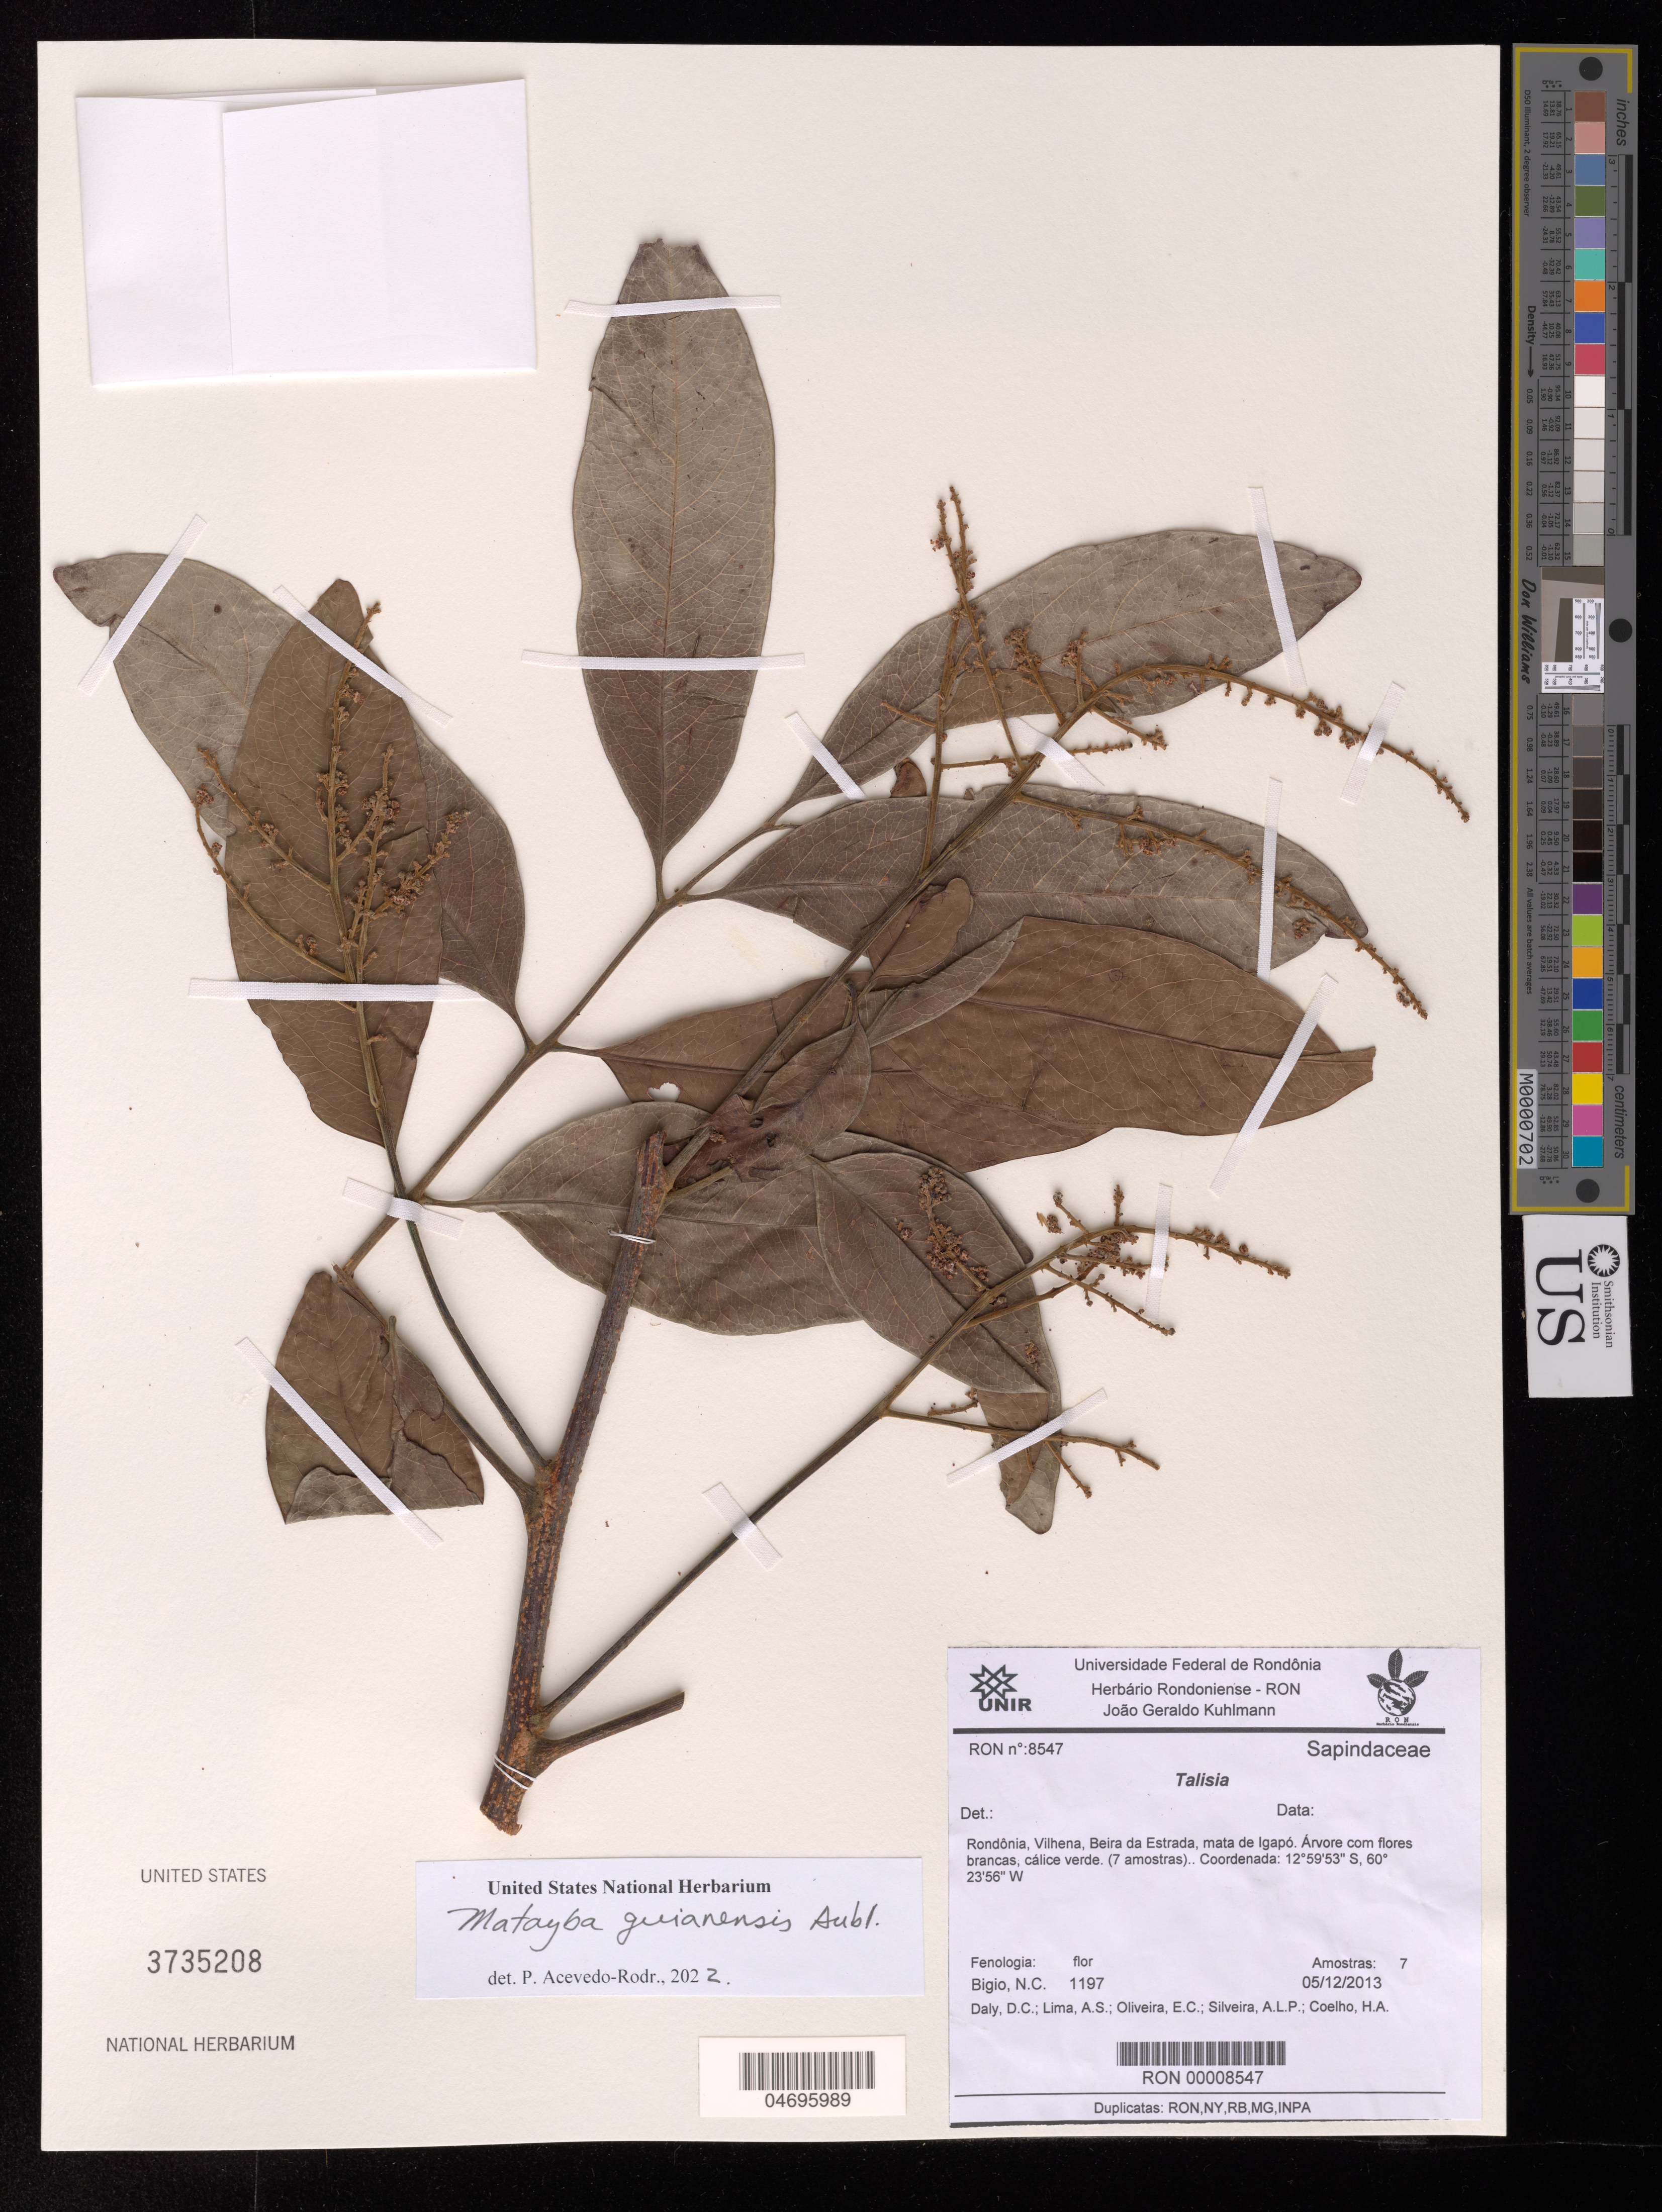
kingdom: Plantae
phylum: Tracheophyta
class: Magnoliopsida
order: Sapindales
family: Sapindaceae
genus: Matayba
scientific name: Matayba guianensis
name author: Aubl.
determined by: Acevedo-Rodríguez, P., (BOT), Smithsonian Institution - National Museum of Natural History (UNITED STATES)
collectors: N. C. Bigio, D. C. Daly, A. Lima, E. Oliveira, A. Silveira & H. Coelho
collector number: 1197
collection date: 2013-12-05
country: Brazil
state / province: Rondônia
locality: Vilhena.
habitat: Beira da Estrada, mata de Igapo.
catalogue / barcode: US 3735208